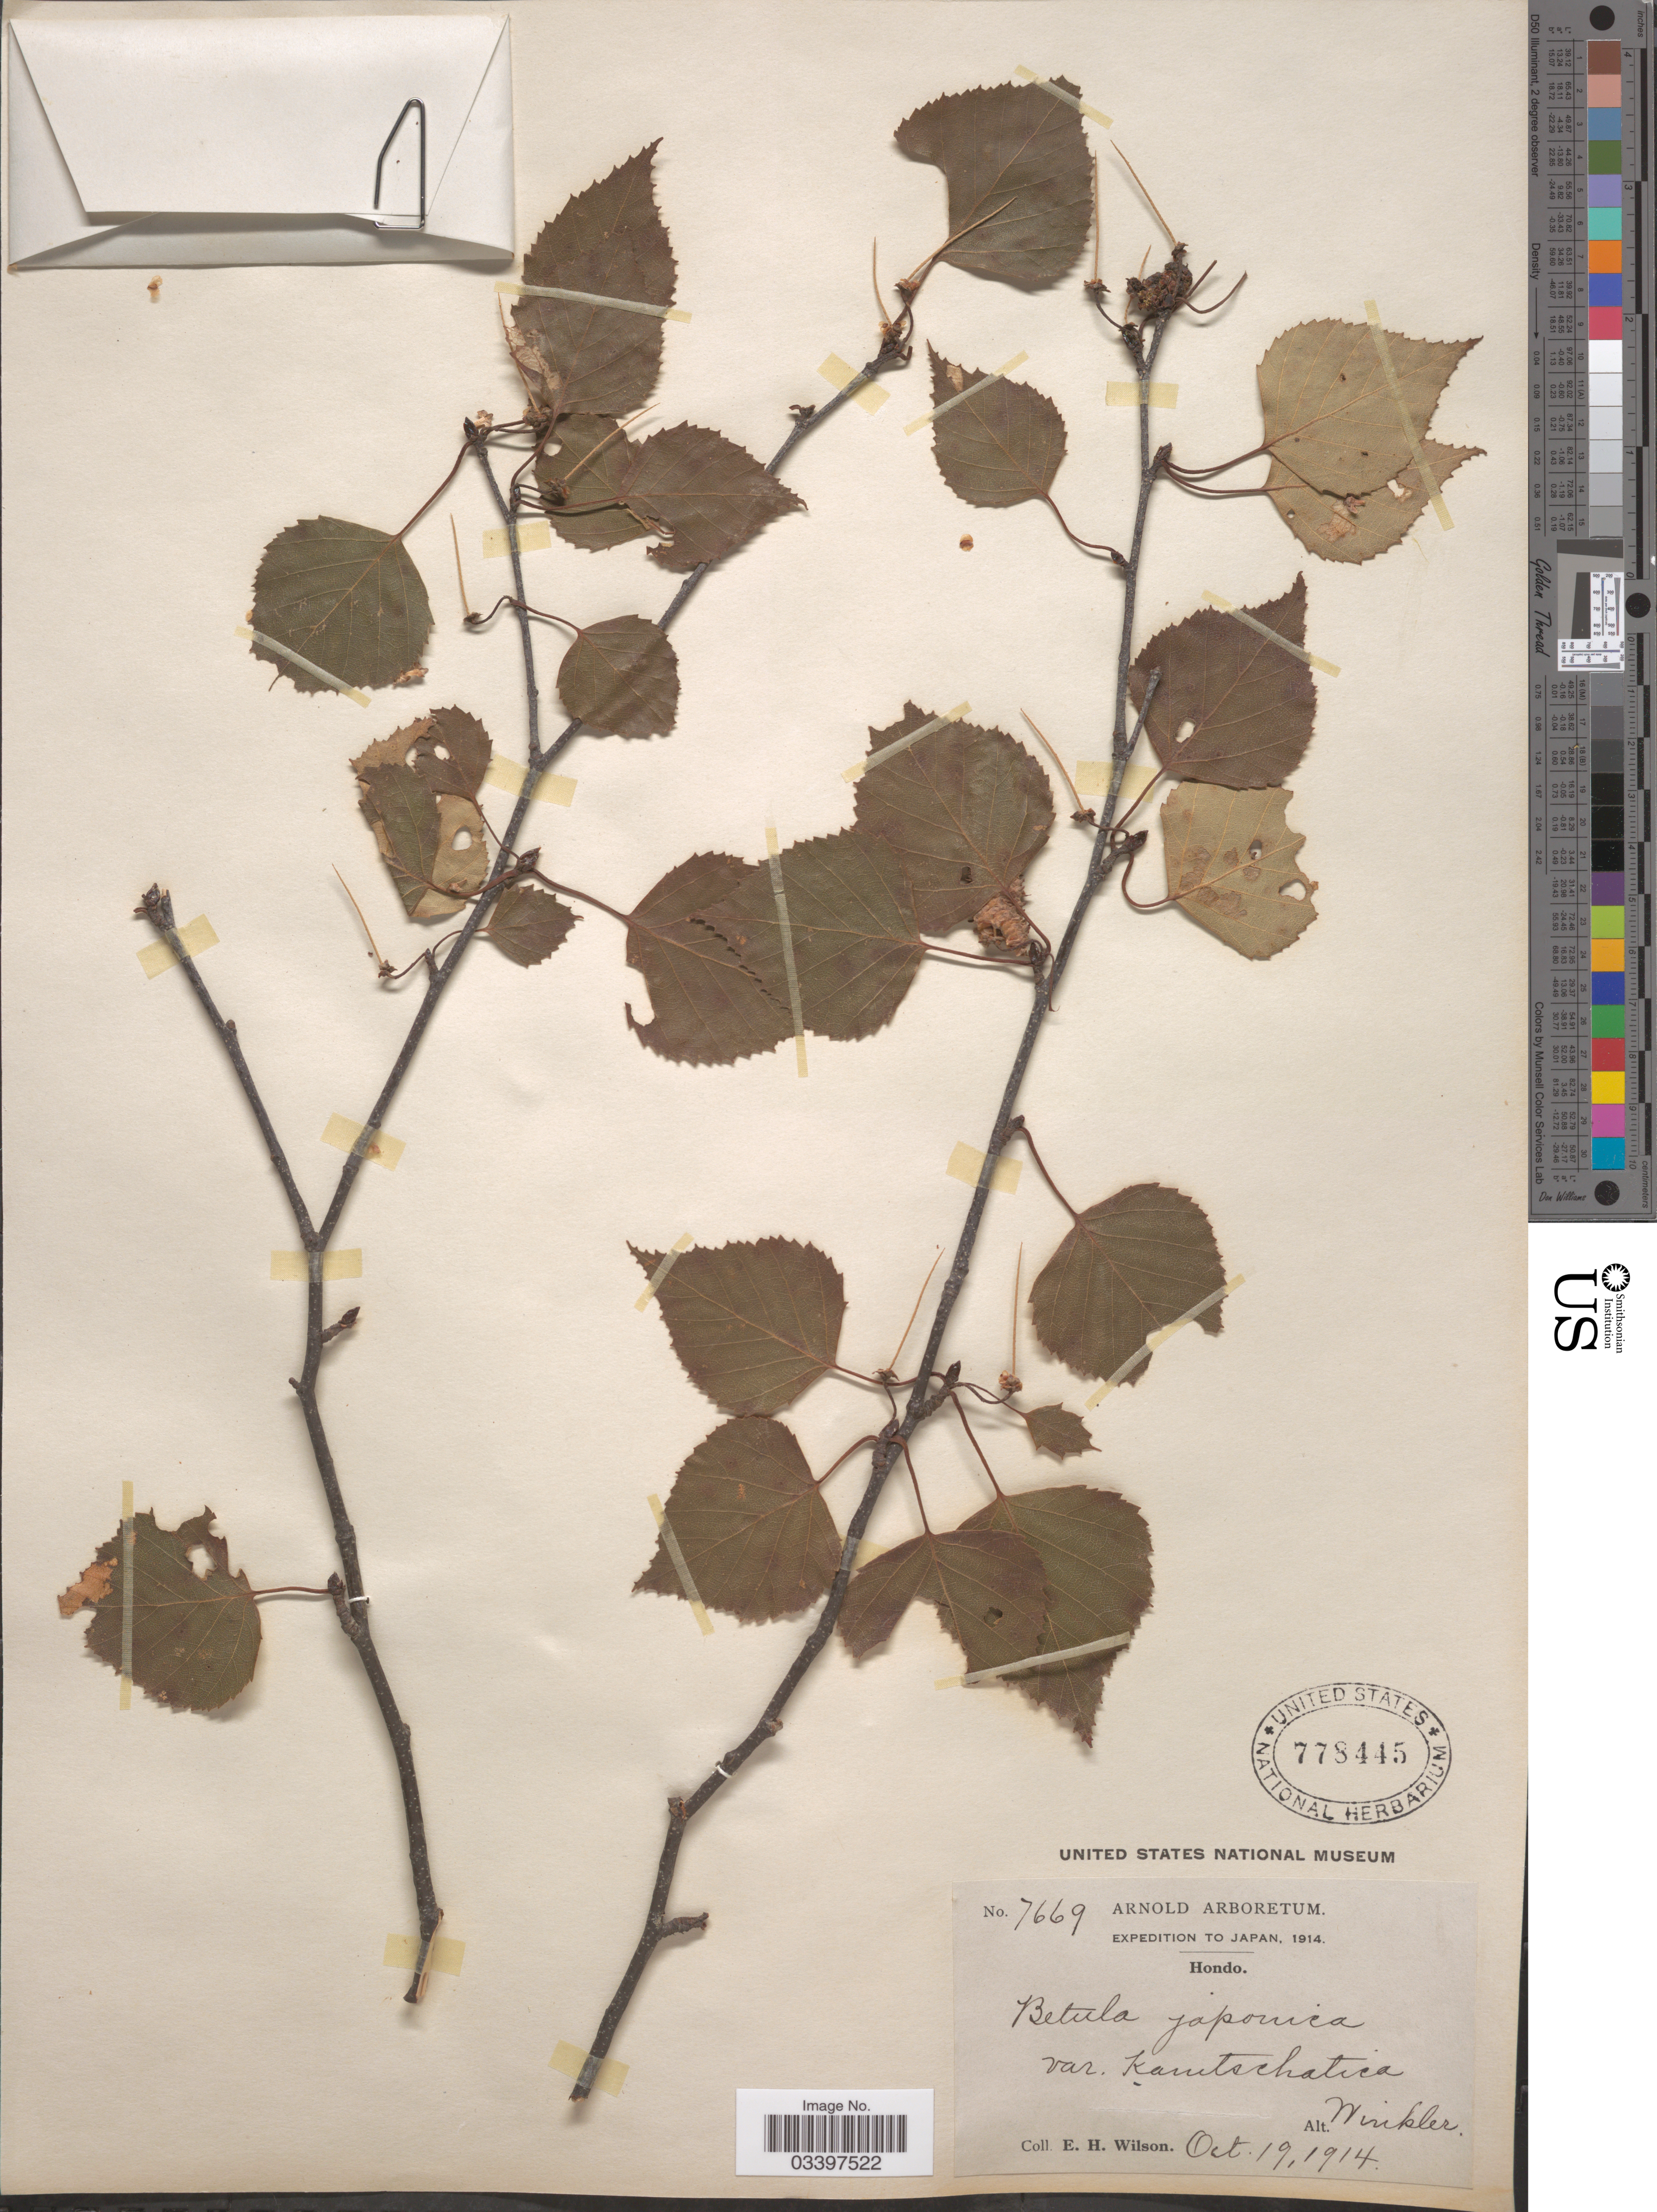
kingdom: Plantae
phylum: Tracheophyta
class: Magnoliopsida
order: Fagales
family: Betulaceae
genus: Betula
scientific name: Betula platyphylla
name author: Sukaczev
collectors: E. Wilson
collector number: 7669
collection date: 1914-10-19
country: Japan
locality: Hondo.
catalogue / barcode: US 778445